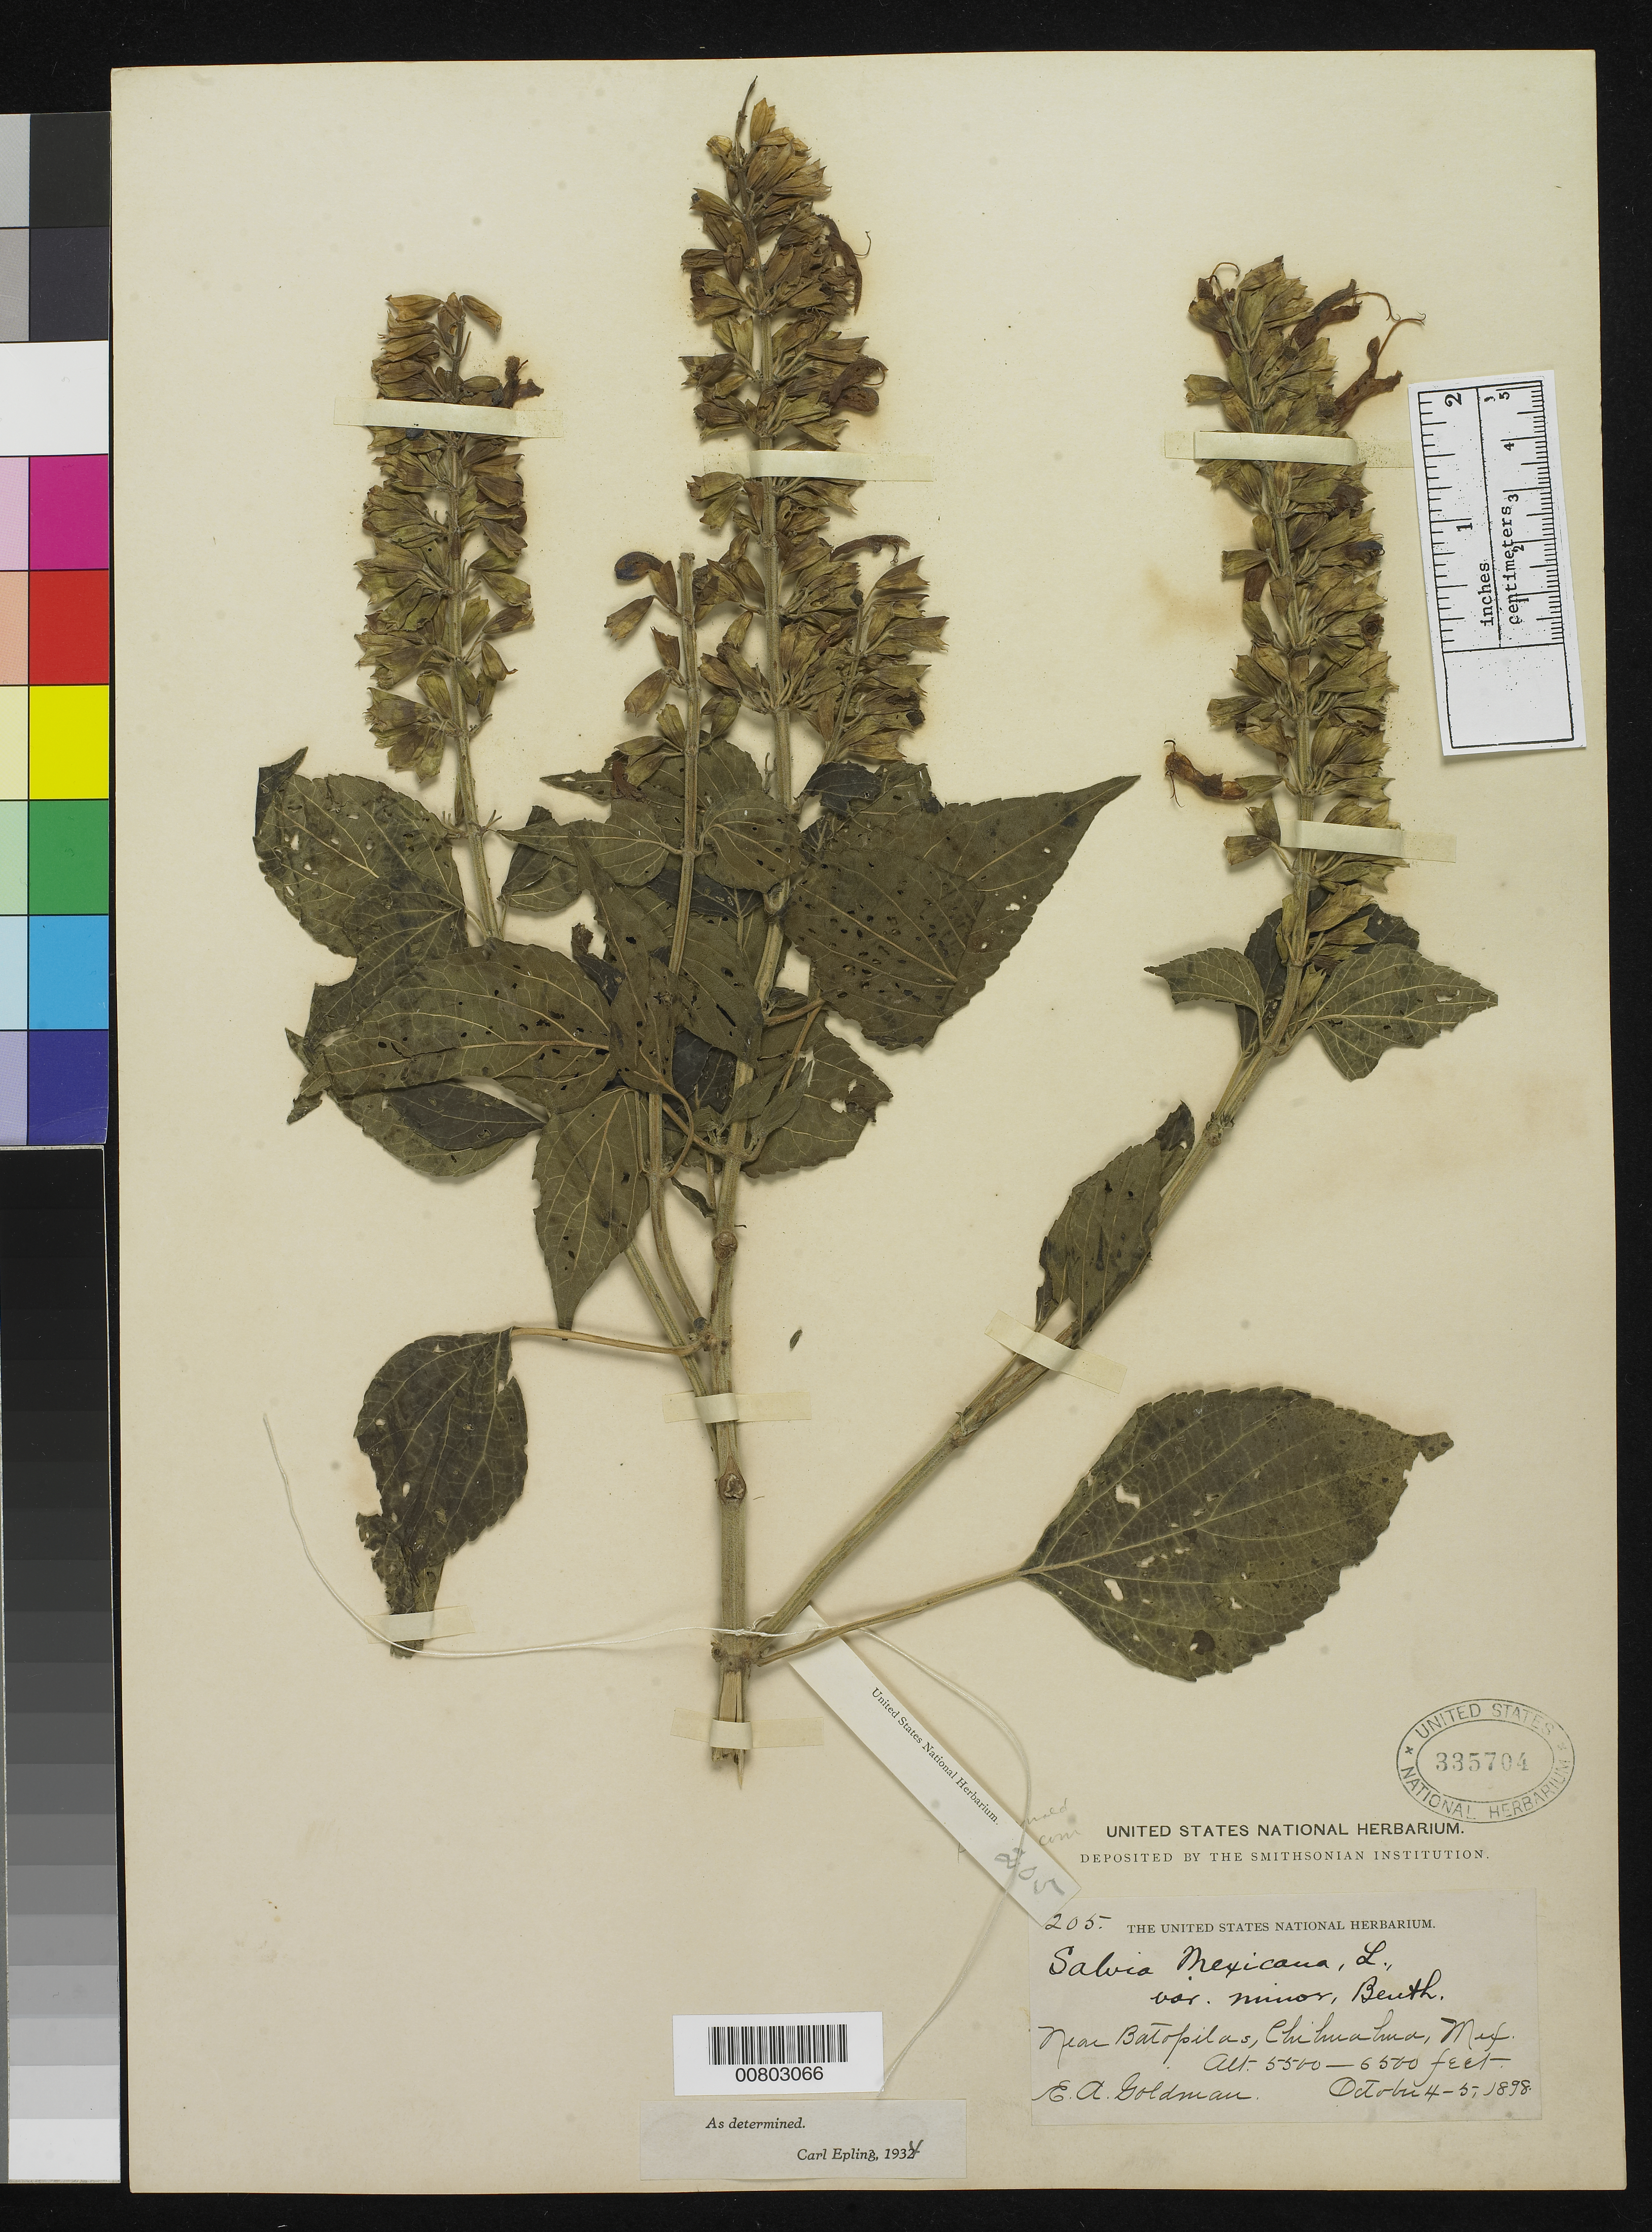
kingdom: Plantae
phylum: Tracheophyta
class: Magnoliopsida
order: Lamiales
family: Lamiaceae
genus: Salvia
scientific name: Salvia mexicana var. minor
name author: L.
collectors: E. A. Goldman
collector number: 205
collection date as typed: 04 Oct 1898 to 05 Oct 1898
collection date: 1898-10-04/1898-10-05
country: Mexico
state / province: Chihuahua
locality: Near Batopilas, Chihuahua.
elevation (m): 1676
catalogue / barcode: US 335704